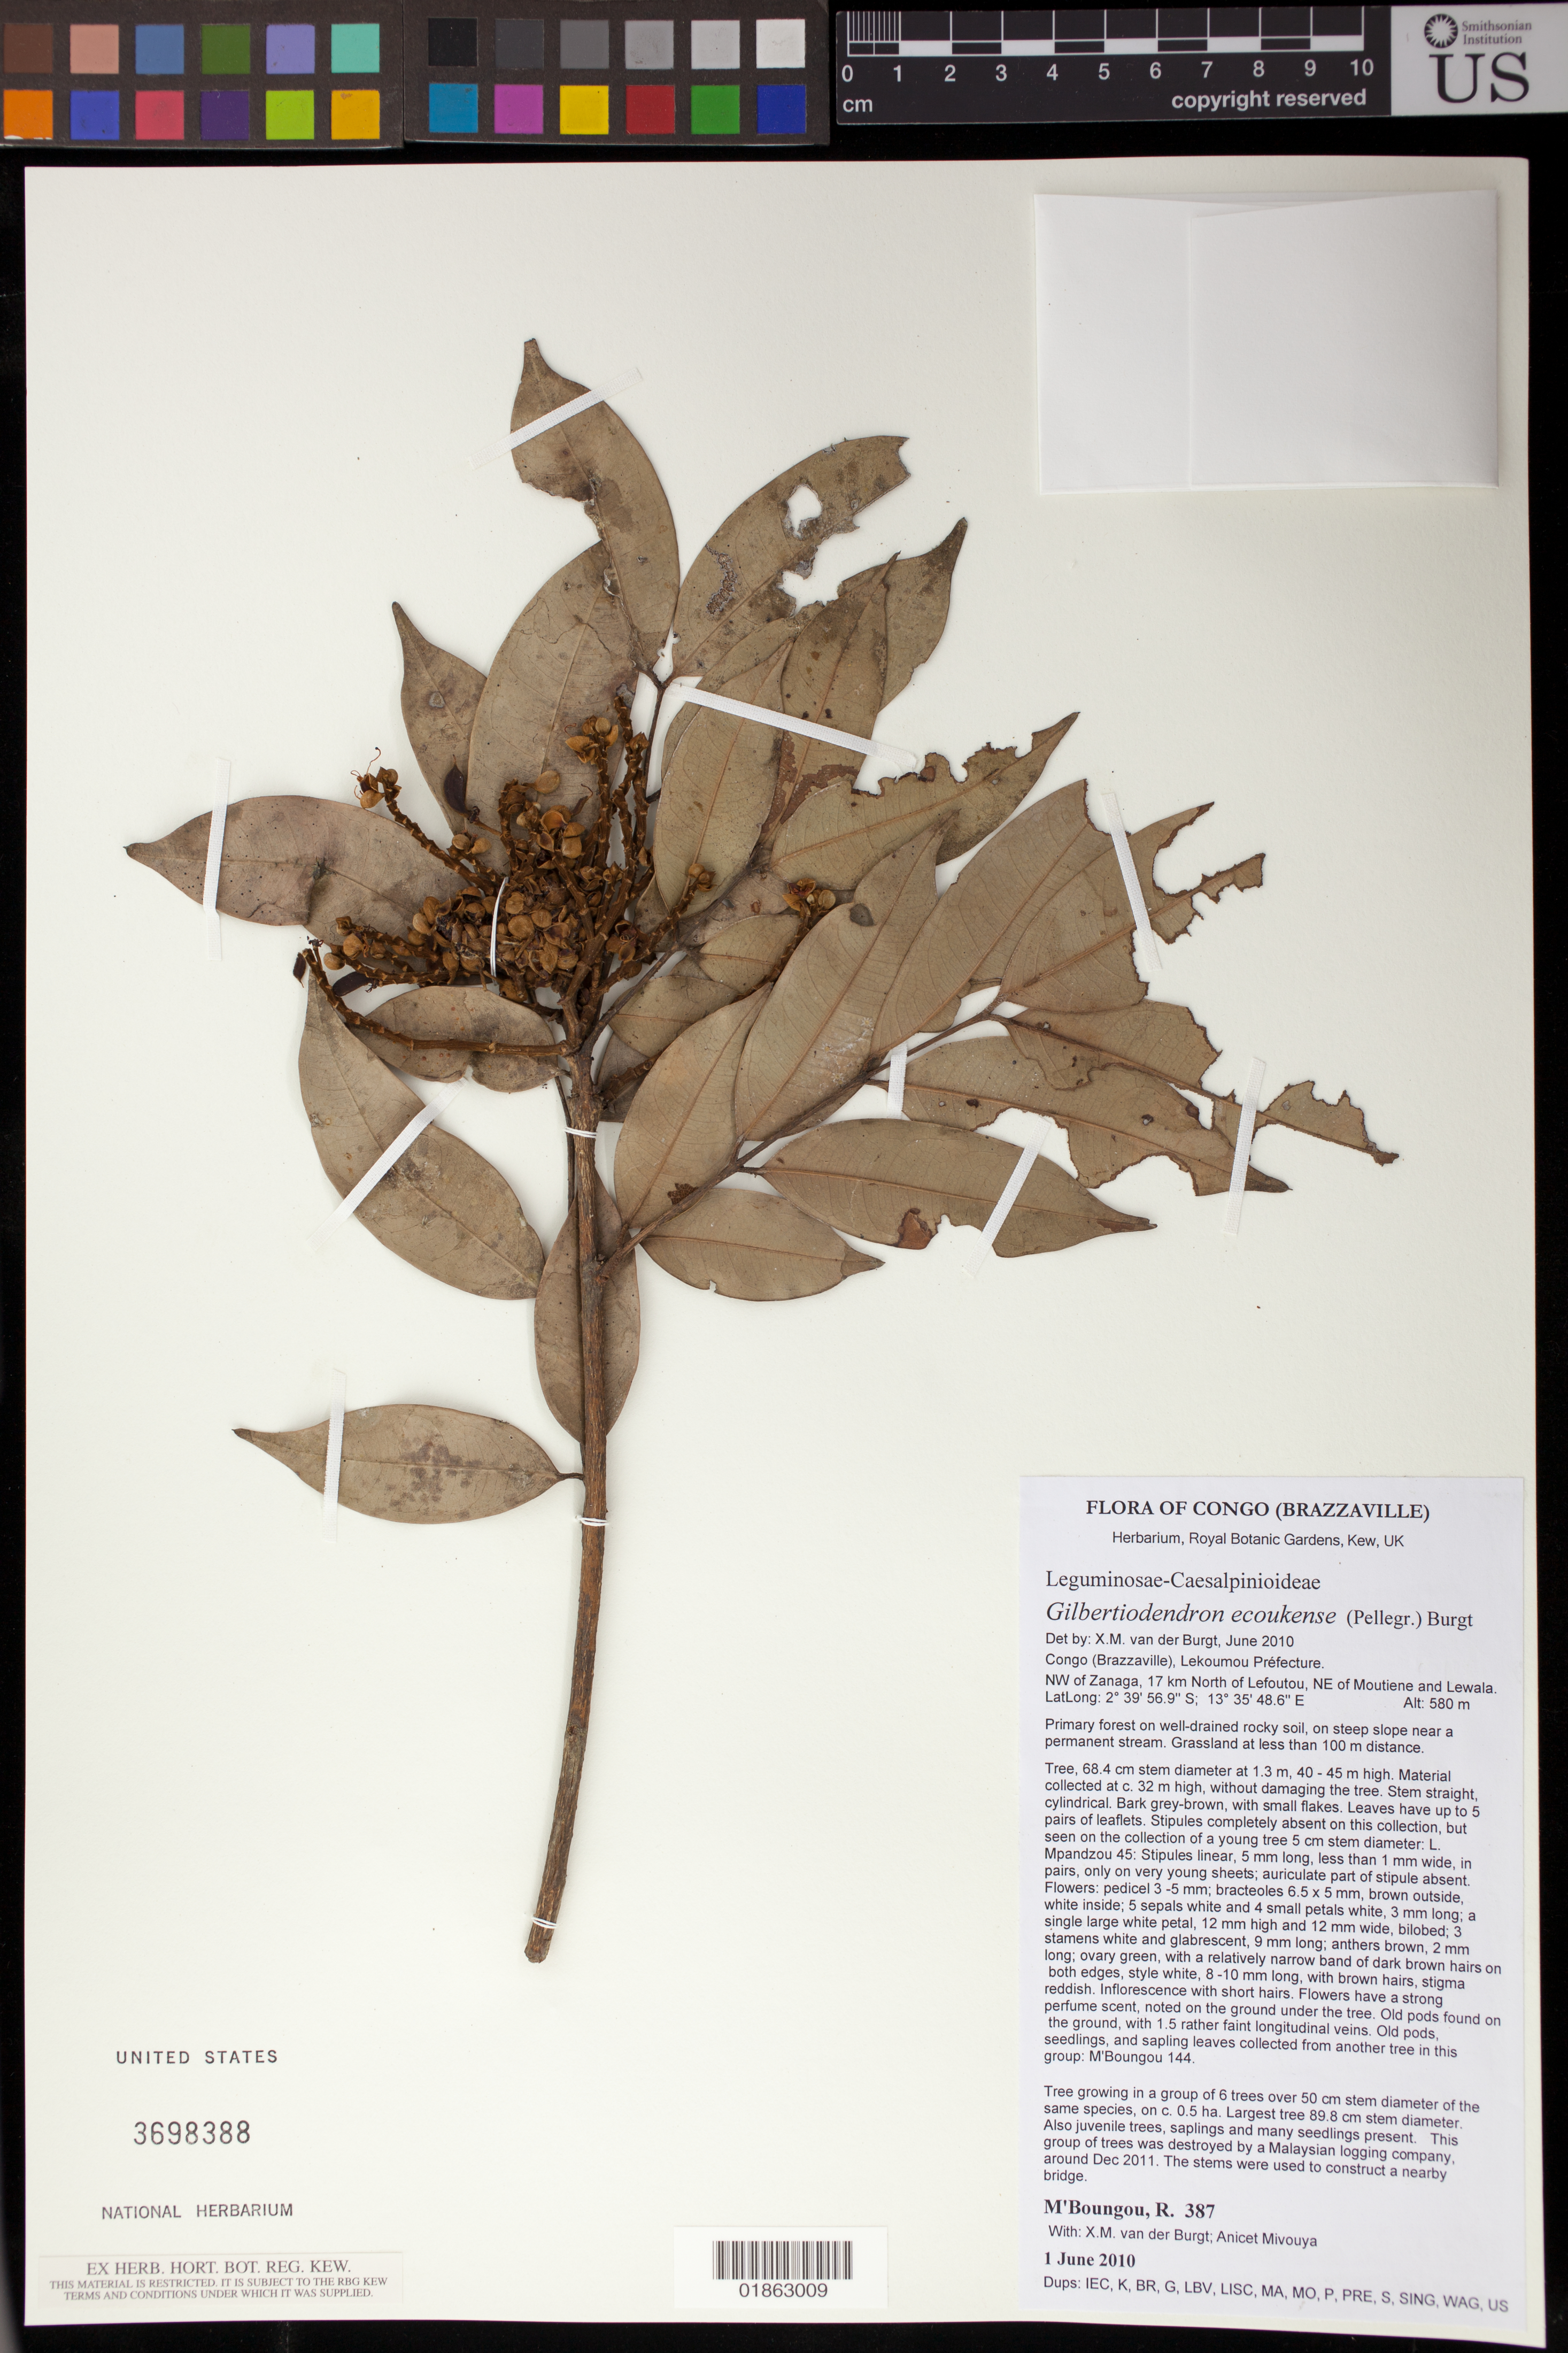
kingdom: Plantae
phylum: Tracheophyta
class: Magnoliopsida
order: Fabales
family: Fabaceae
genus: Gilbertiodendron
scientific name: Gilbertiodendron ecoukense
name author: (Pellegr.) Burgt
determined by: van der Burgt, X. M.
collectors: R. M'Boungou, X. M. van der Burgt & A. Mivouya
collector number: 387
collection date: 2010-06-01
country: Congo, Republic of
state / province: Lekoumou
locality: Lekoumou Prefecture, NW of Zanaga, 17 km North of Lefoutou, NE of Moutiene and Lewala.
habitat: Primary forest on well-drained rocky soil, on steep slope near a permanent stream. Grassland at less than 100m distance.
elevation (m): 580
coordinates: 2 39 56.9 S, 13 35 48.6 E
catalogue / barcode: US 3698388